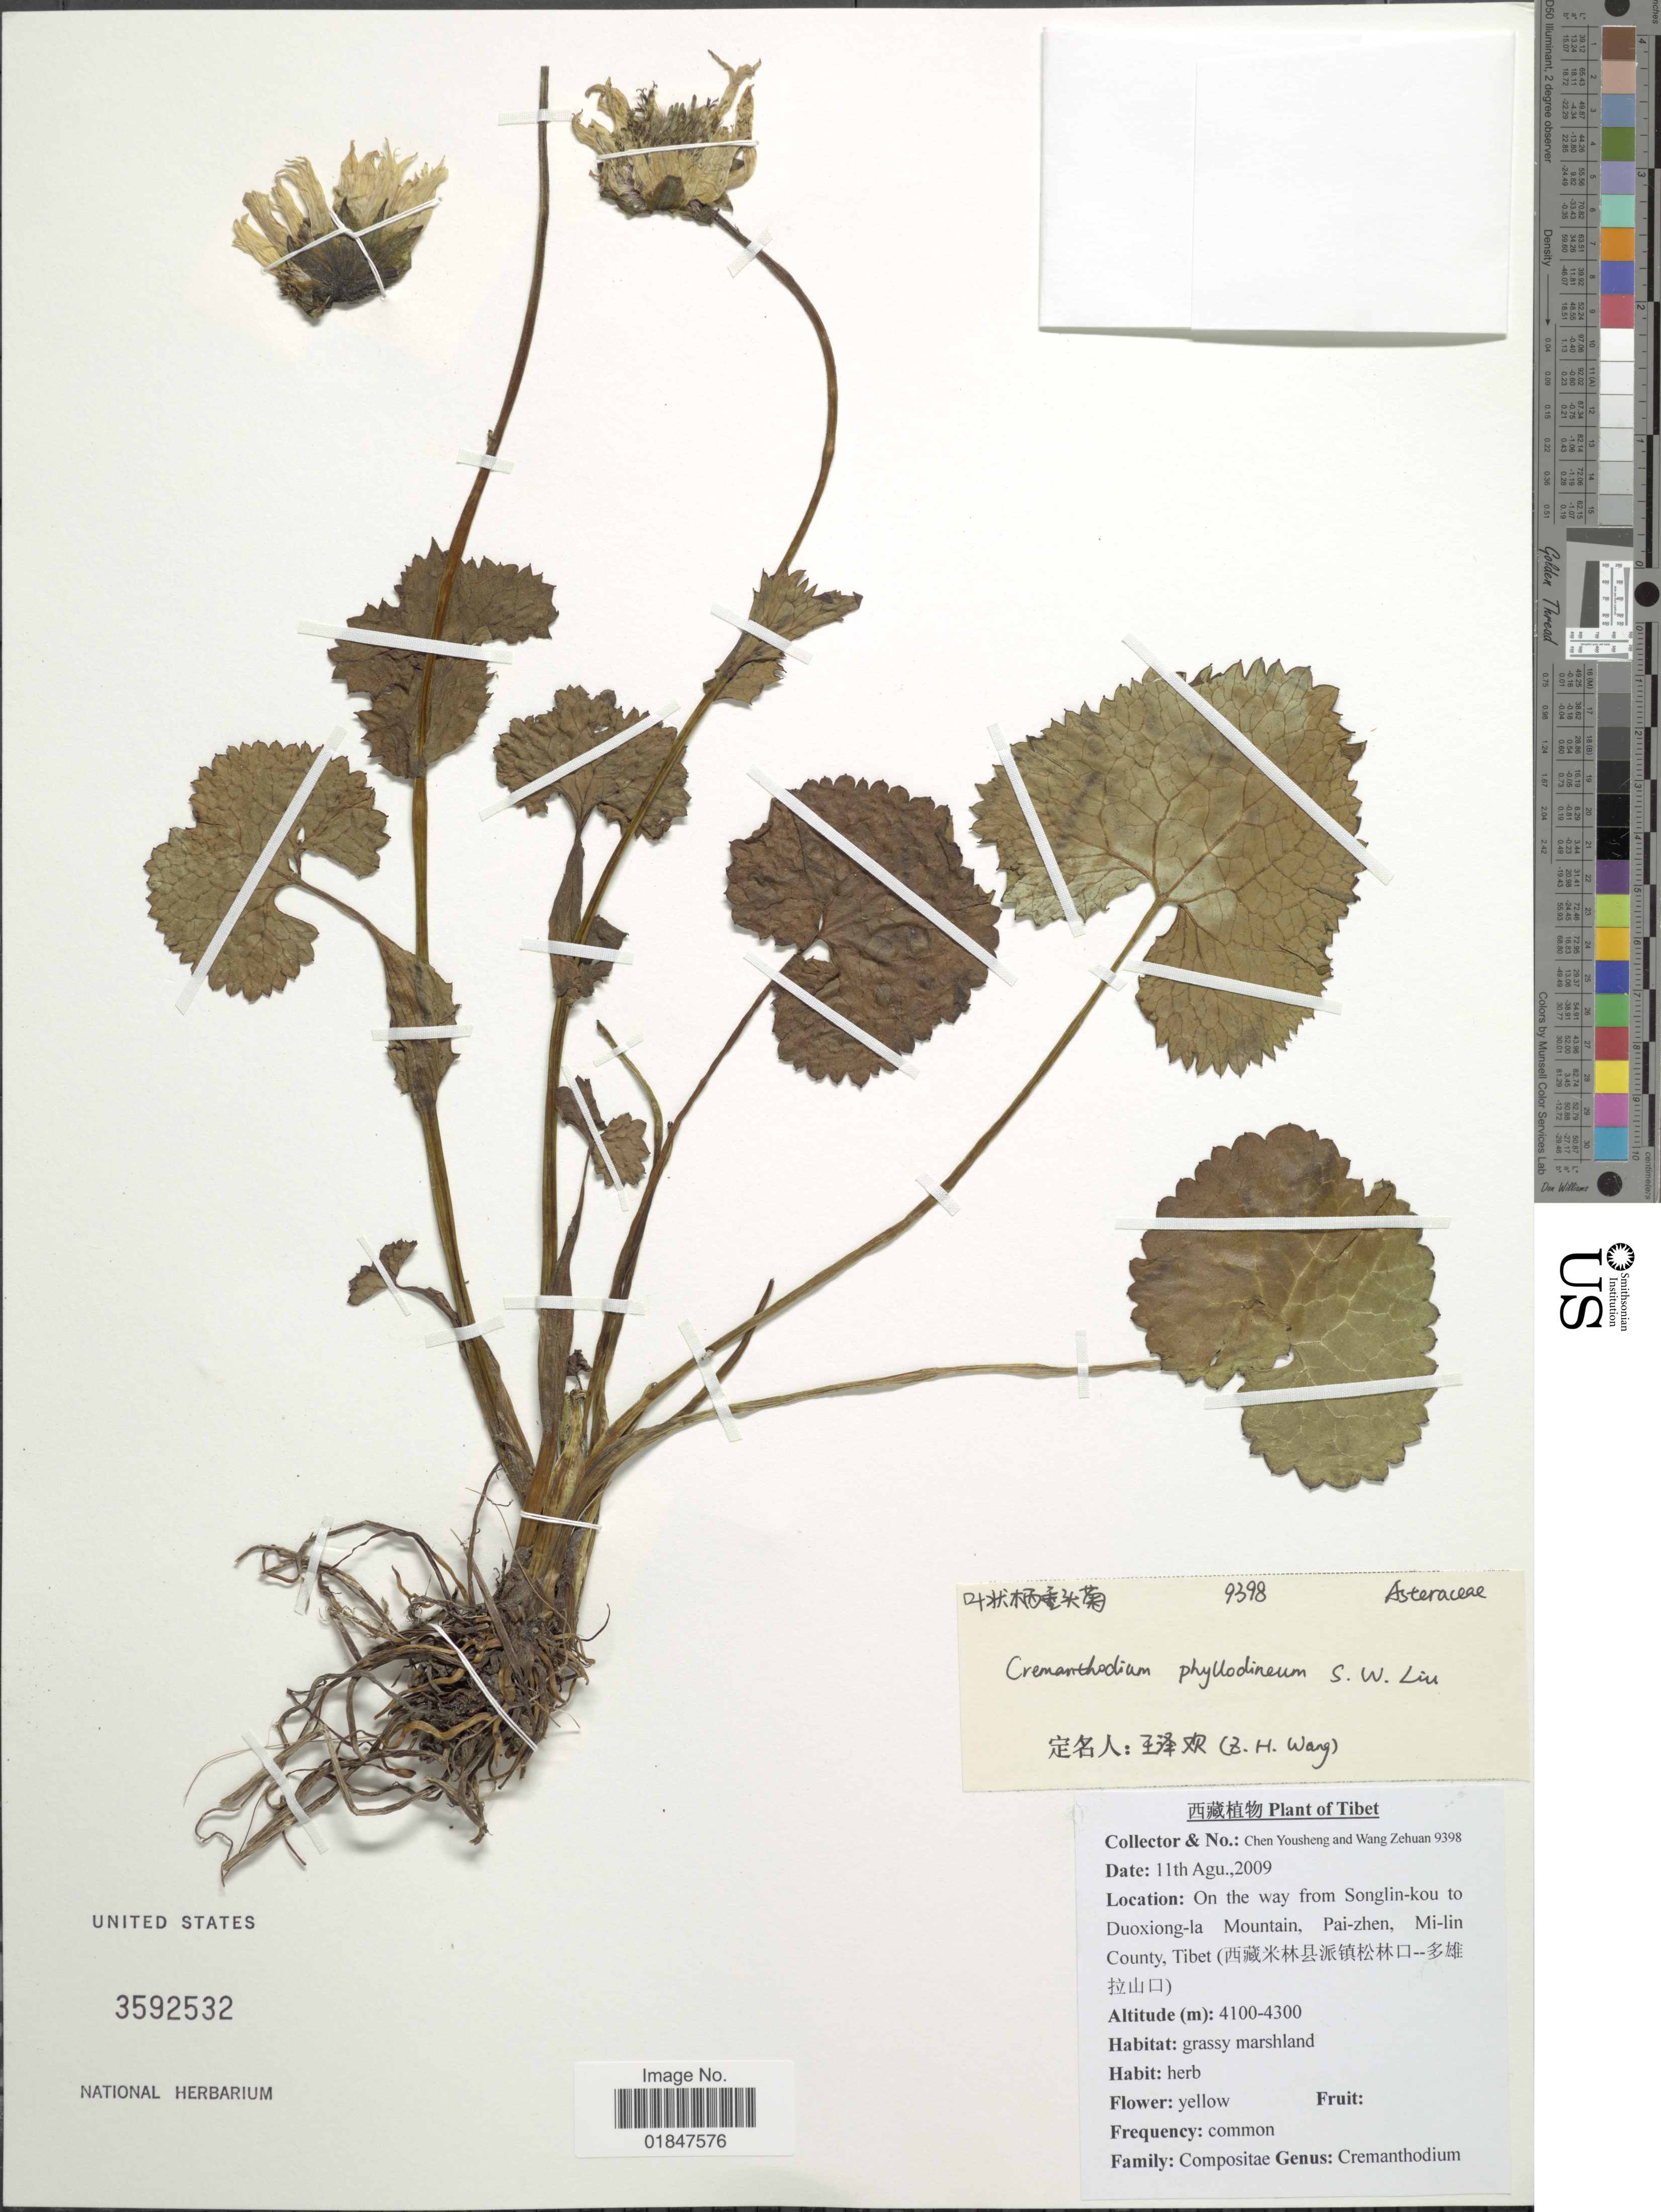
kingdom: Plantae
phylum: Tracheophyta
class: Magnoliopsida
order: Asterales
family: Asteraceae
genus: Cremanthodium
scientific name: Cremanthodium phyllodineum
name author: S.W. liu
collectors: Y. Chen & Z. Wang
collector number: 9398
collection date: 2009-08-11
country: China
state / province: Xizang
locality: Tibet, On the way from Songlin-kou to Duoxiong-la Mountain, Pai-zhen, Mi-lin County, Tibet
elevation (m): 4100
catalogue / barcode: US 3592532